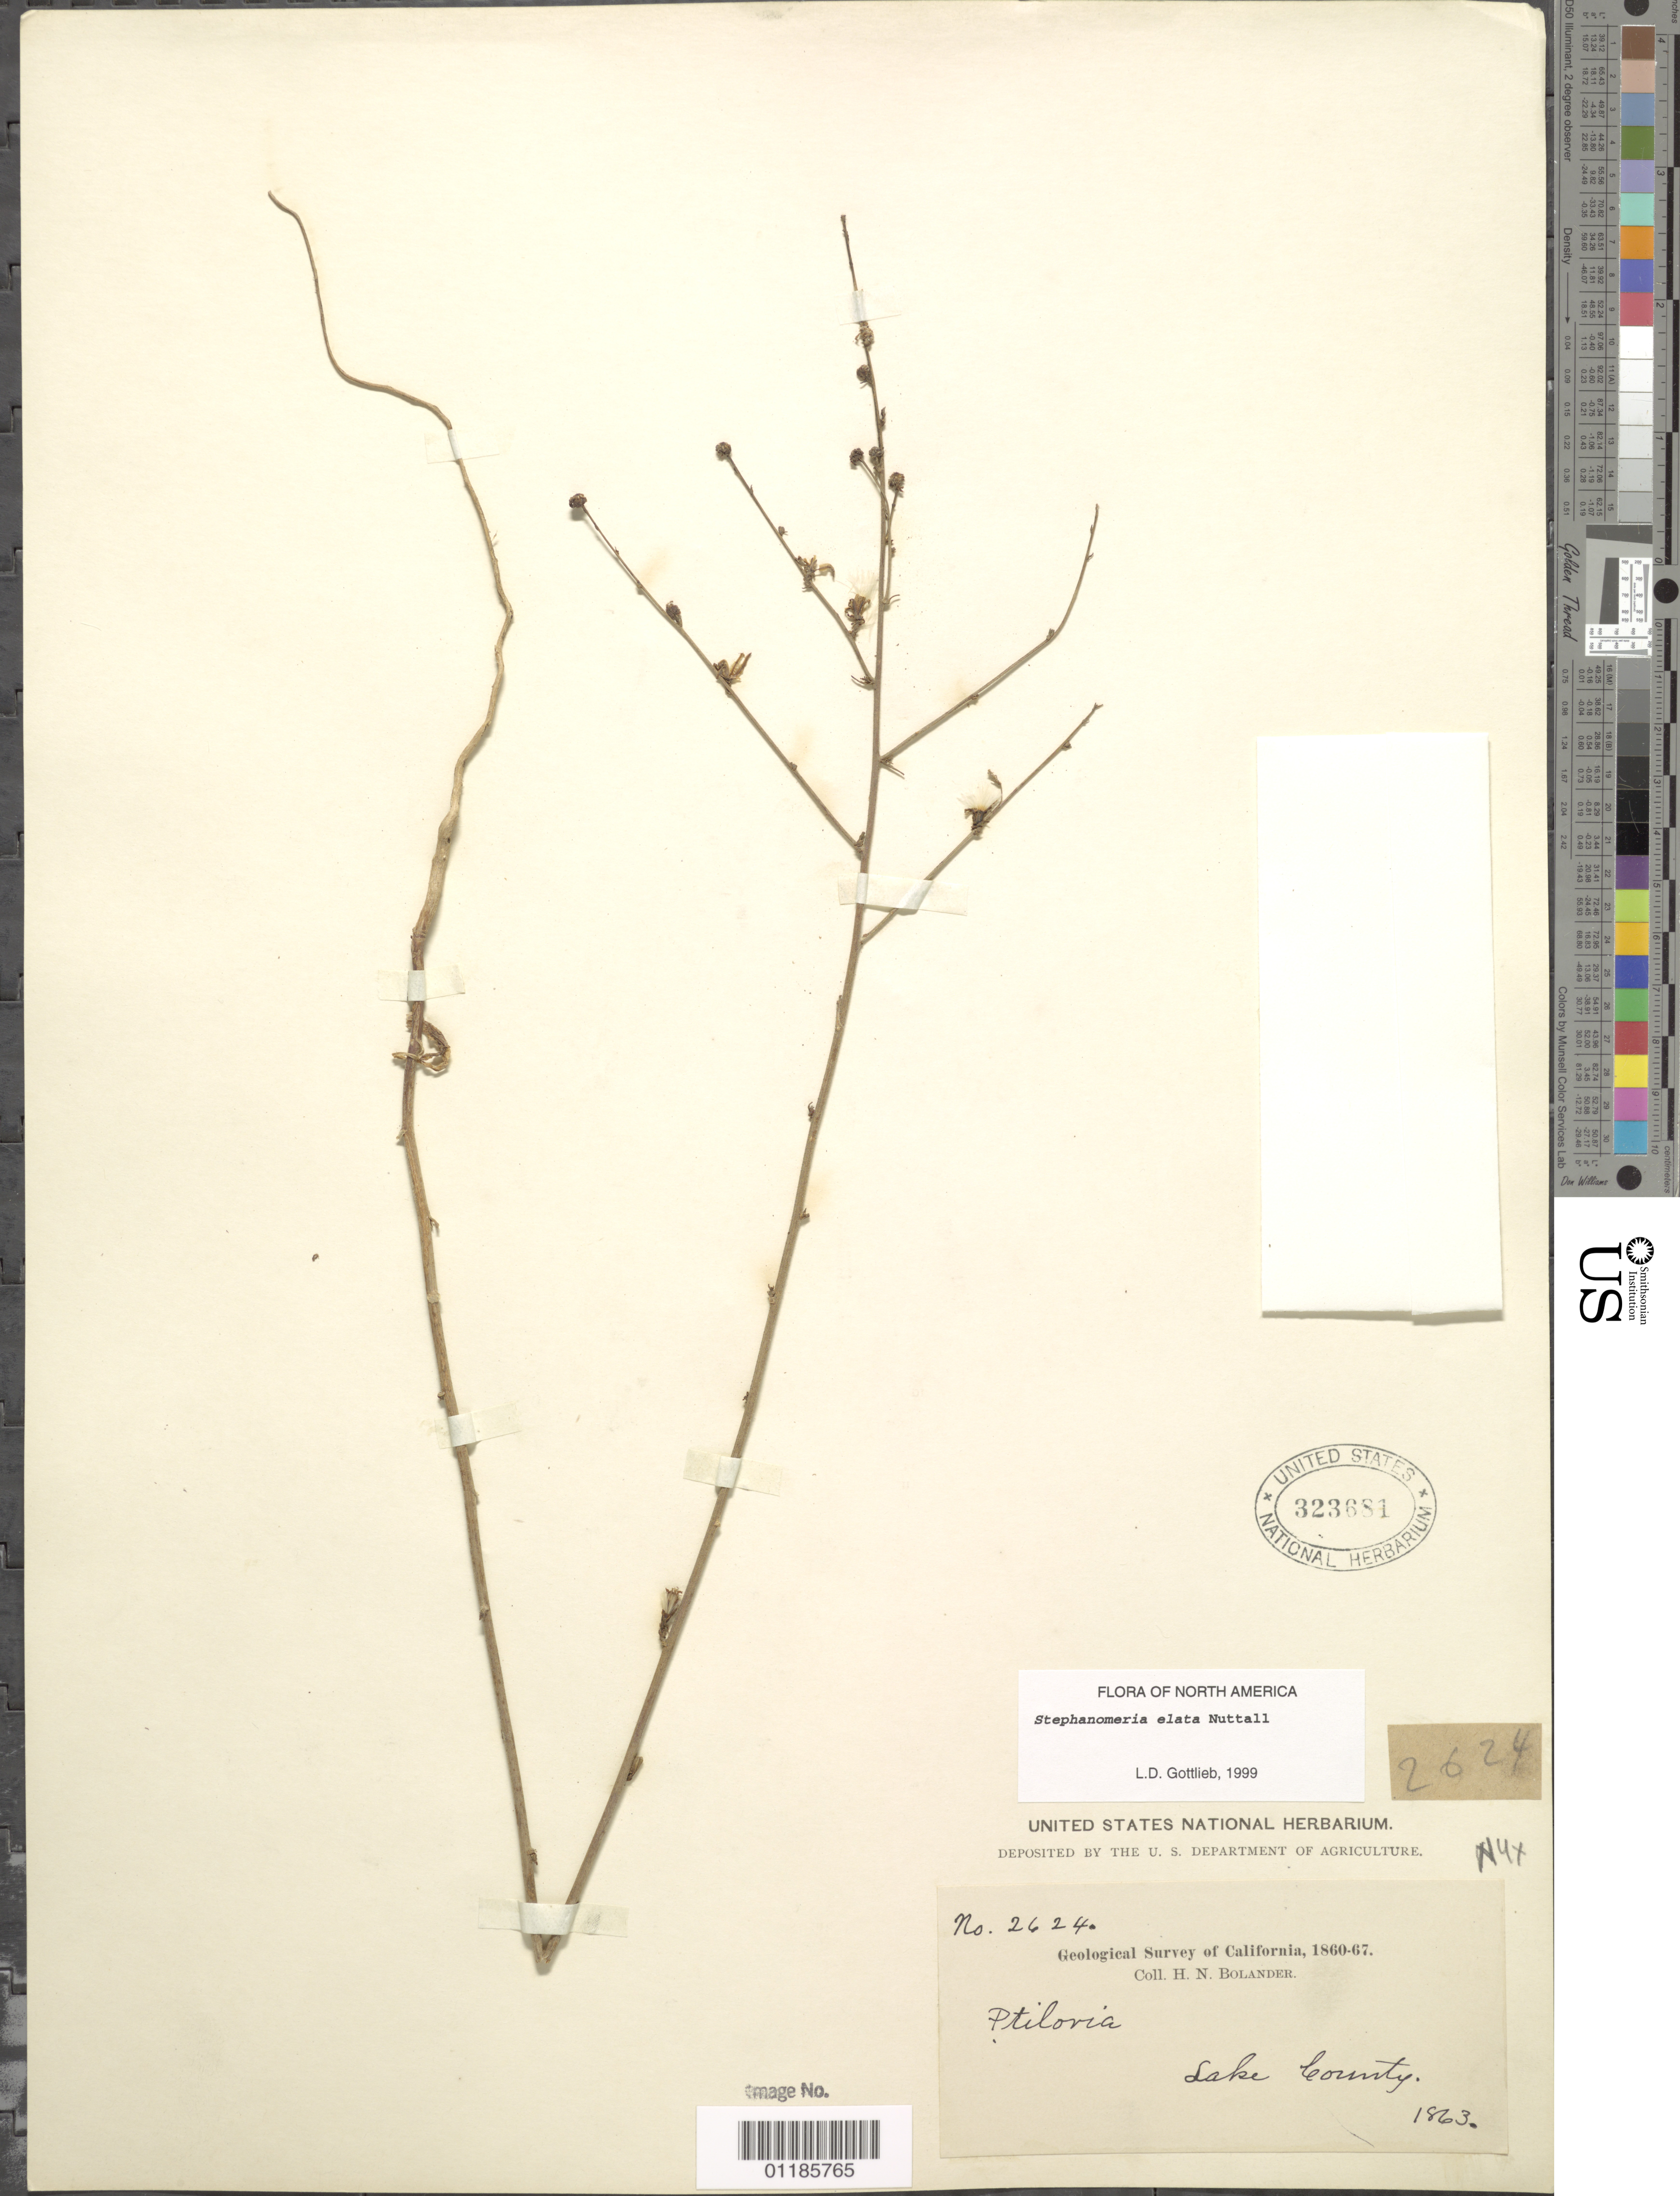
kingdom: Plantae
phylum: Tracheophyta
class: Magnoliopsida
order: Asterales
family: Asteraceae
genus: Stephanomeria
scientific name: Stephanomeria elata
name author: Nutt.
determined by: Gottlieb, L. D.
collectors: H. Bolander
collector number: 2624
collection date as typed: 1863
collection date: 1863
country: United States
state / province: California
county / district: Lake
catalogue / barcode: US 323681